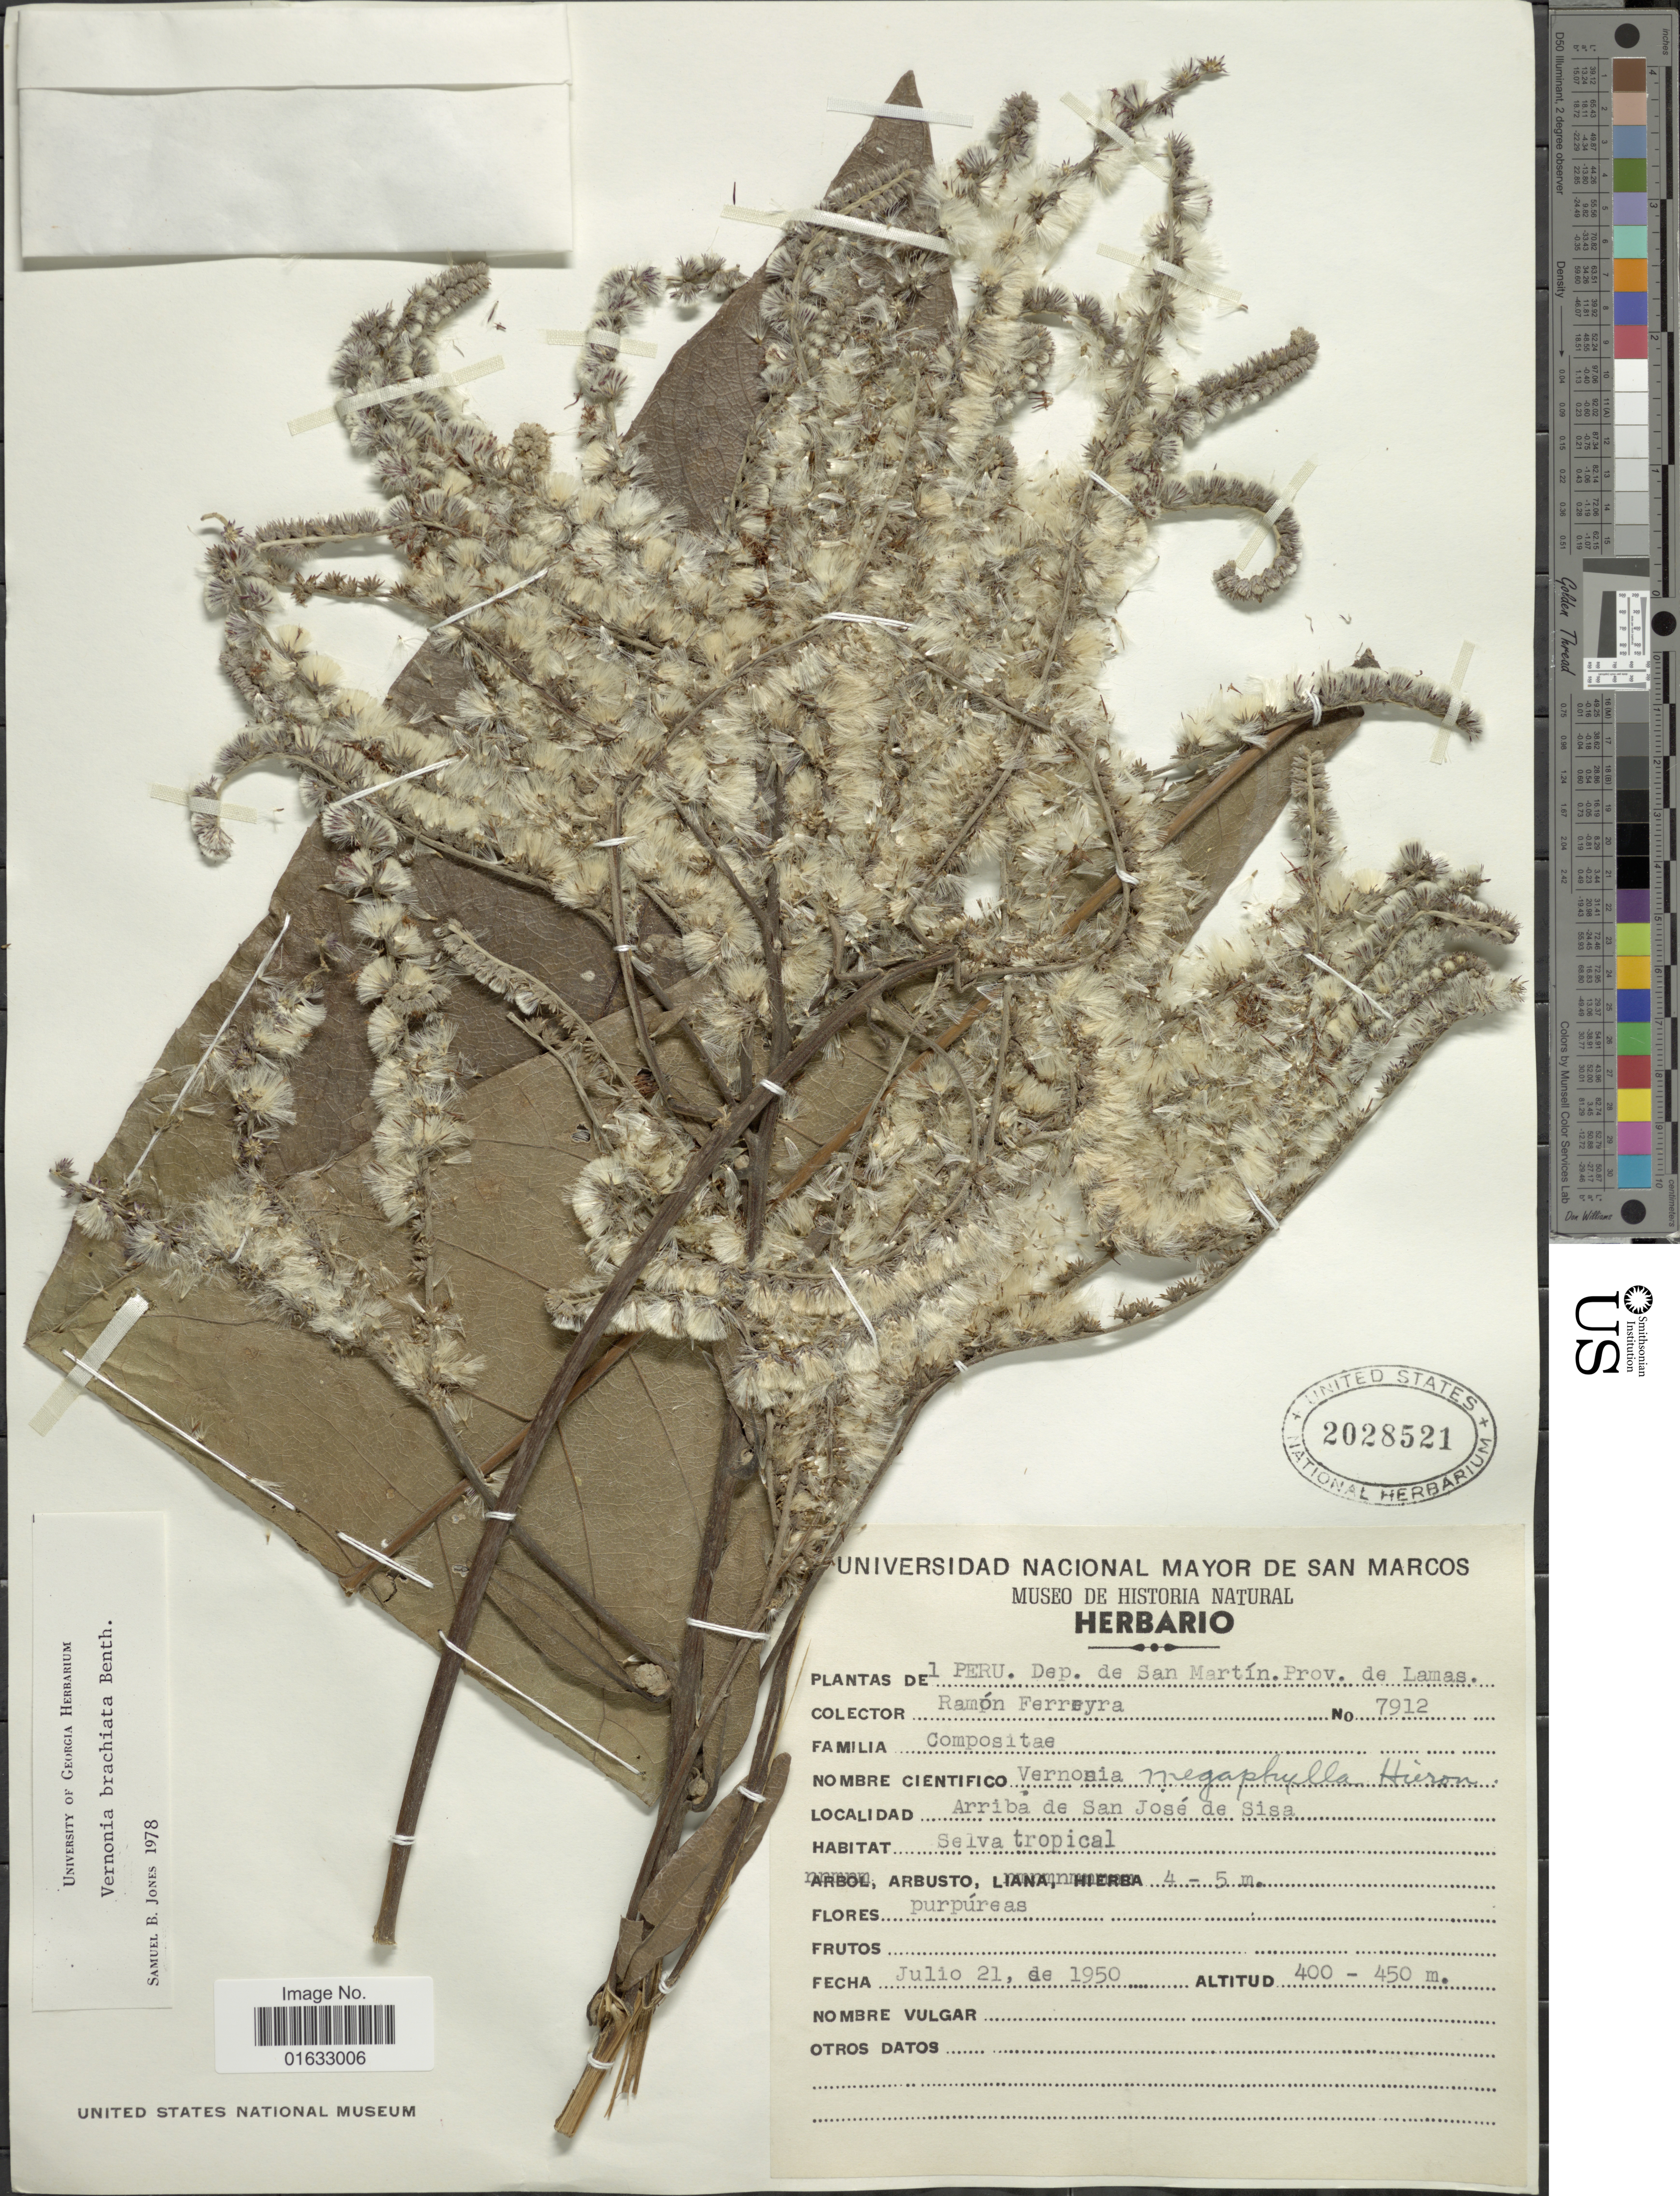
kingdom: Plantae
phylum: Tracheophyta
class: Magnoliopsida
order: Asterales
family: Asteraceae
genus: Eirmocephala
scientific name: Eirmocephala megaphylla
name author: (Hieron.) H. Rob.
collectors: R. A. Ferreyra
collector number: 7912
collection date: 1950-07-21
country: Peru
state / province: San Martín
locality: Del Peru, Dep. de San Martin. Prov. de Lamas. Arriba de San José de Sisa.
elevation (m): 400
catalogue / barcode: US 2028521